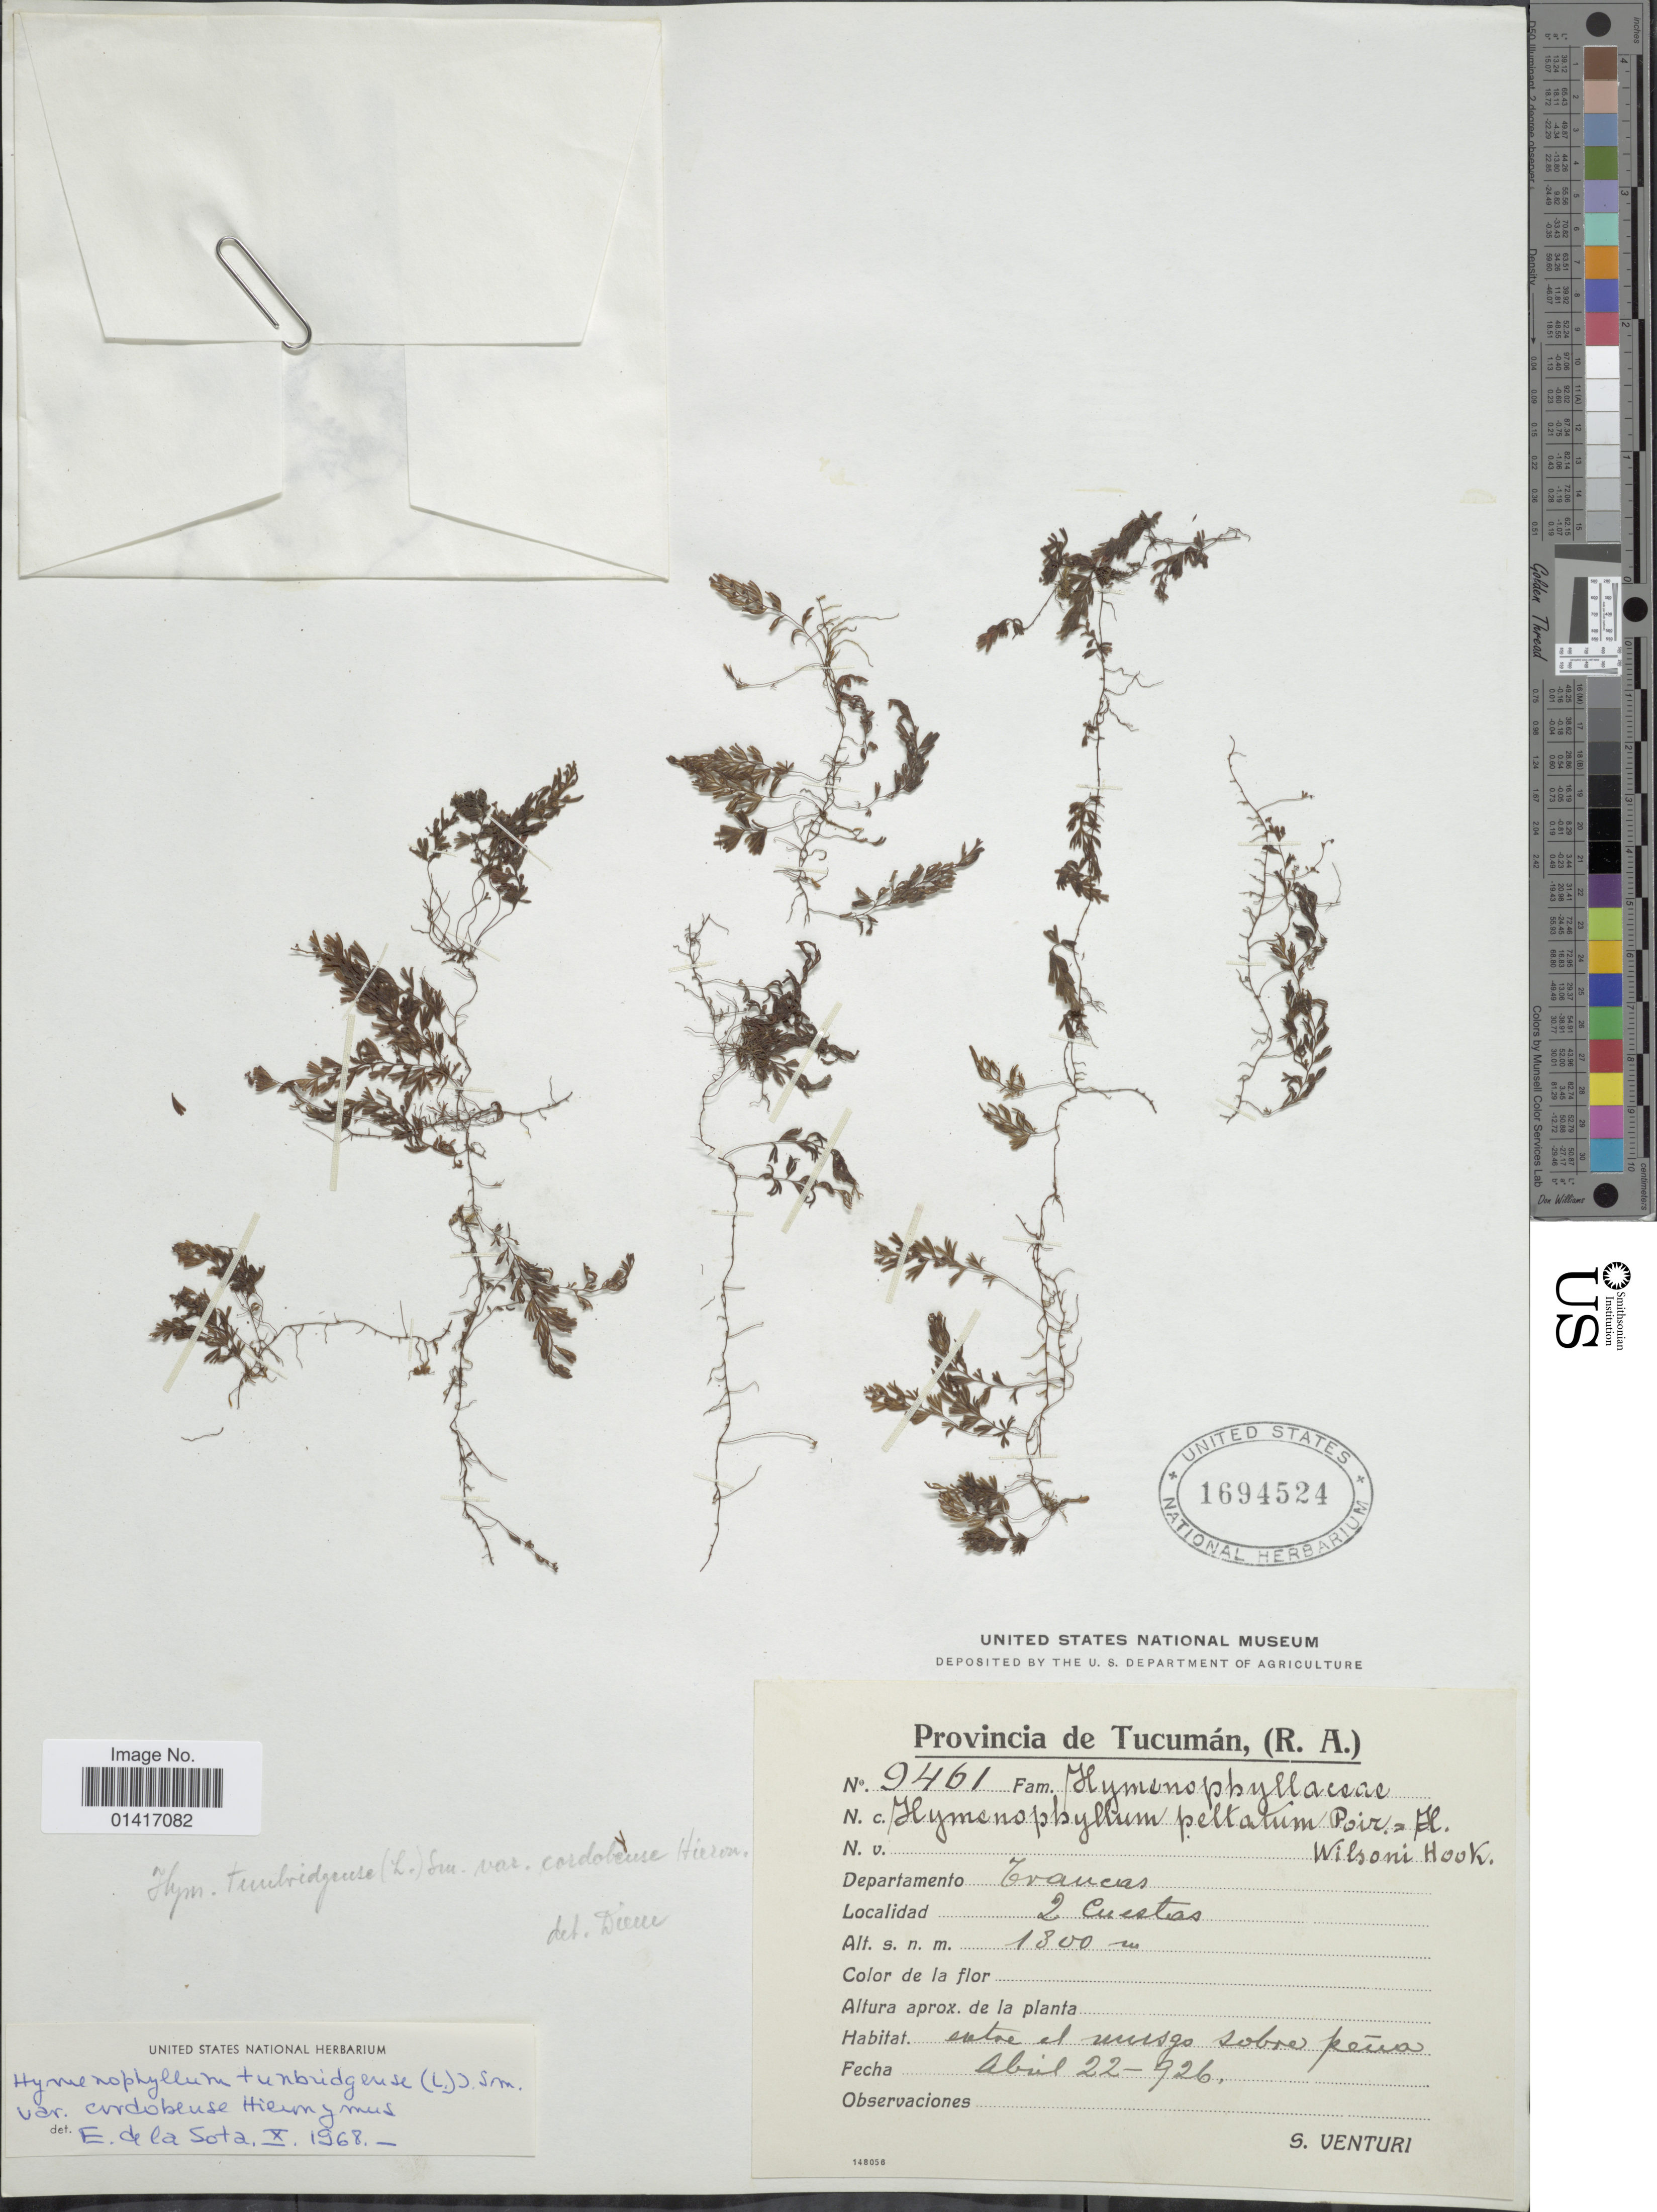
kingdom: Plantae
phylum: Tracheophyta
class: Polypodiopsida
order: Hymenophyllales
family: Hymenophyllaceae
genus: Hymenophyllum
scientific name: Hymenophyllum tunbrigense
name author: (L.) Small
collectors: S. Venturi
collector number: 9461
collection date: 1926-04-22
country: Argentina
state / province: Tucumán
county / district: Trancas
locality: La Cuestas.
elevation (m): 1800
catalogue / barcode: US 1694524